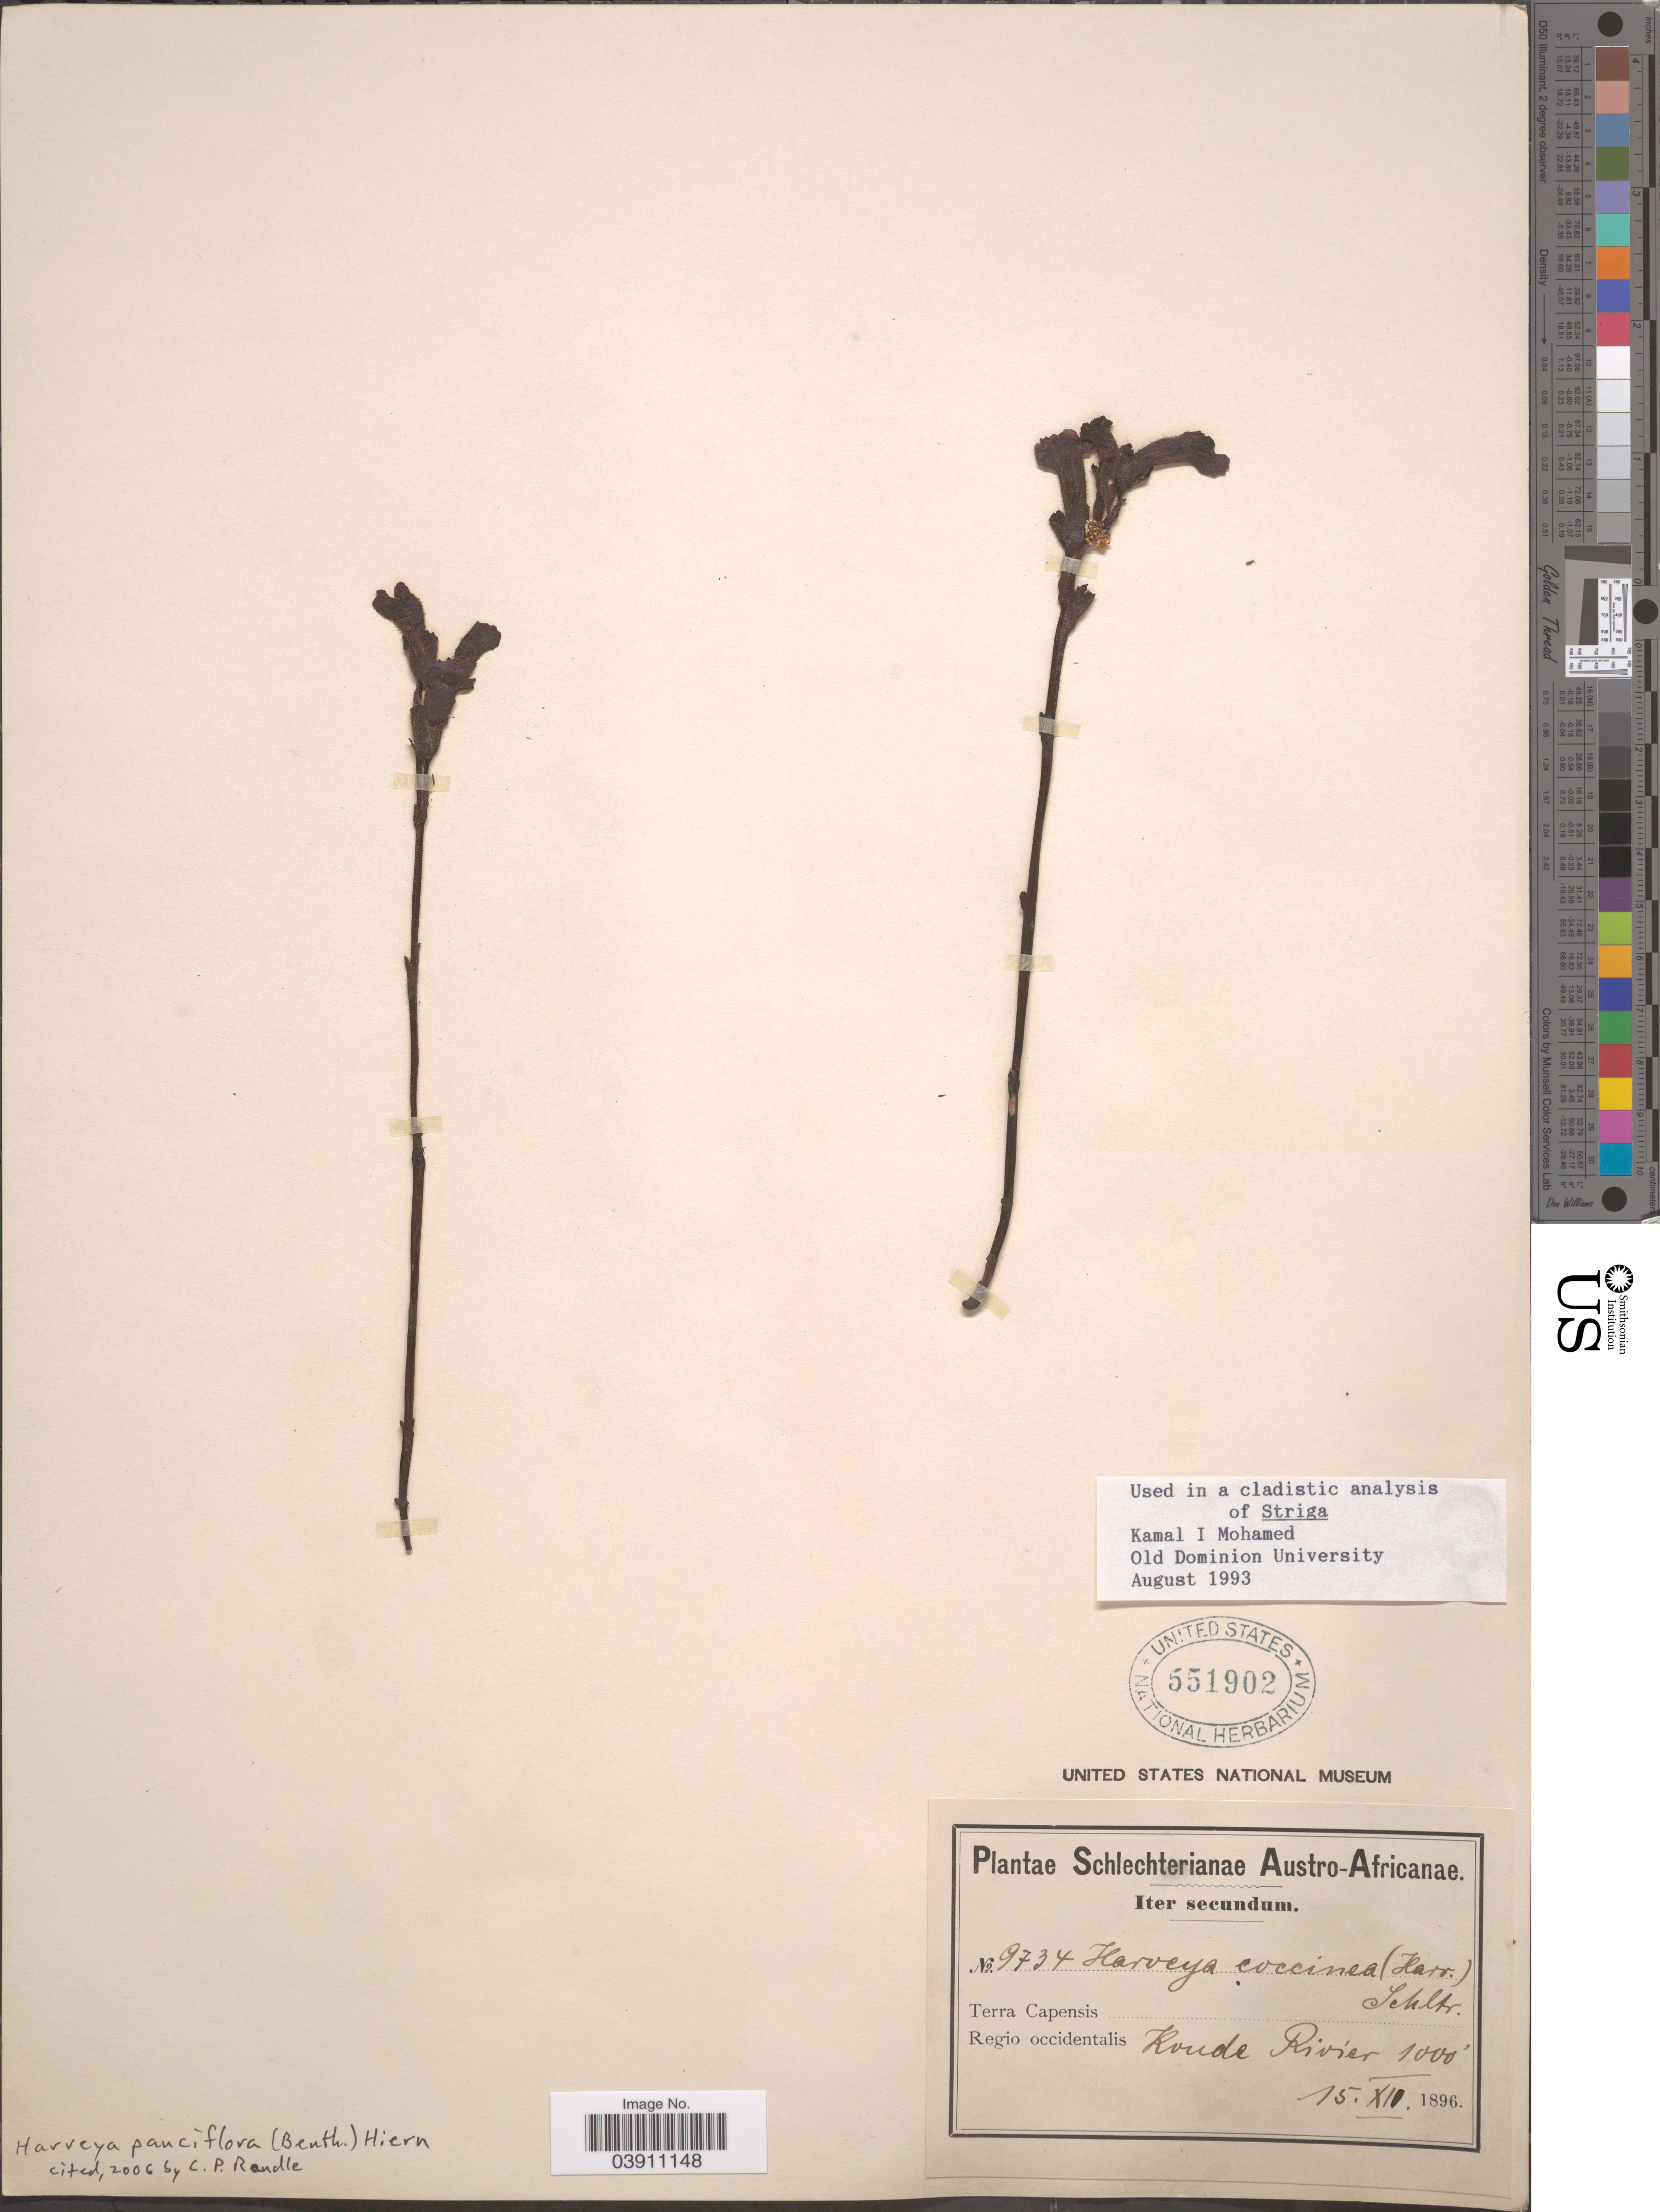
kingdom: Plantae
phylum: Tracheophyta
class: Magnoliopsida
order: Lamiales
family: Orobanchaceae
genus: Harveya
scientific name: Harveya pauciflora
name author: Hiern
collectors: Schlechter, --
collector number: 9734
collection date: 1896-12-15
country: South Africa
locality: Austro-Africanae. Terra Capensis. Regio occidentalis. Koude Rivier.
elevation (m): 305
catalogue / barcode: US 551902